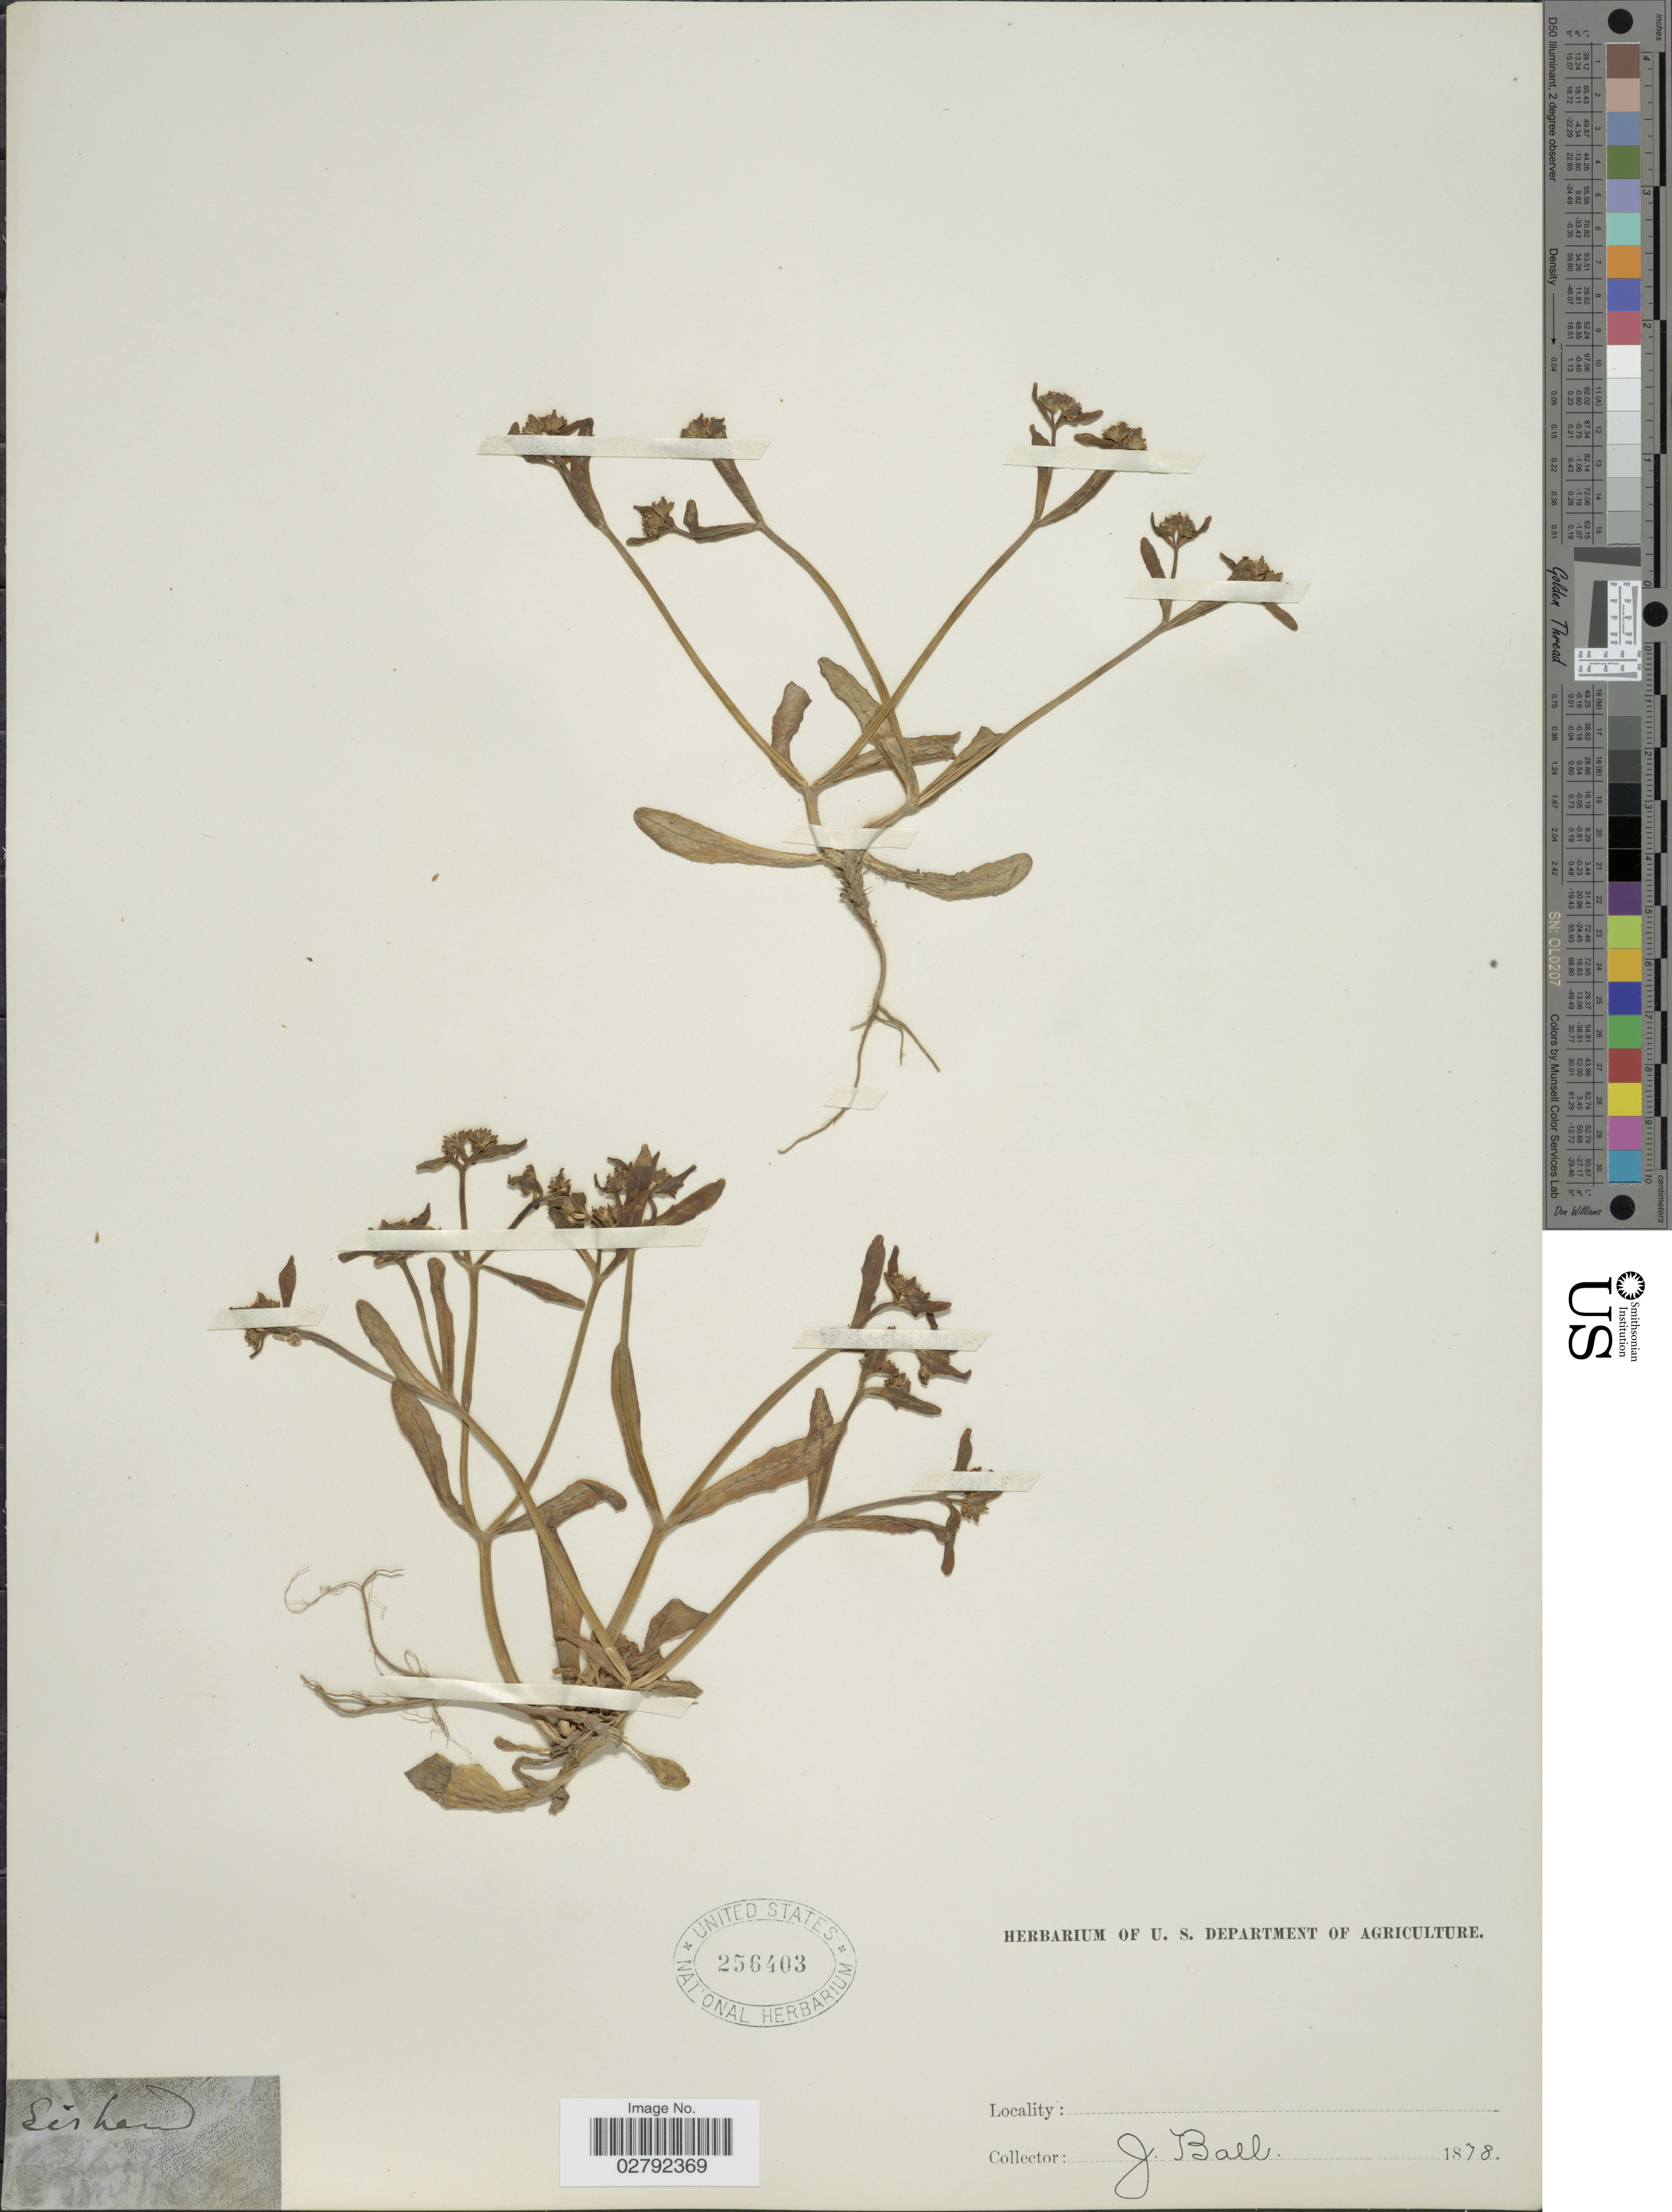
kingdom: Plantae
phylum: Tracheophyta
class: Magnoliopsida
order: Dipsacales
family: Caprifoliaceae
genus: Valerianella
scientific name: Valerianella sp.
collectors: J. Ball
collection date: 1878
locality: Sishan [interpreted] [unsure placement]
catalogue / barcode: US 256403